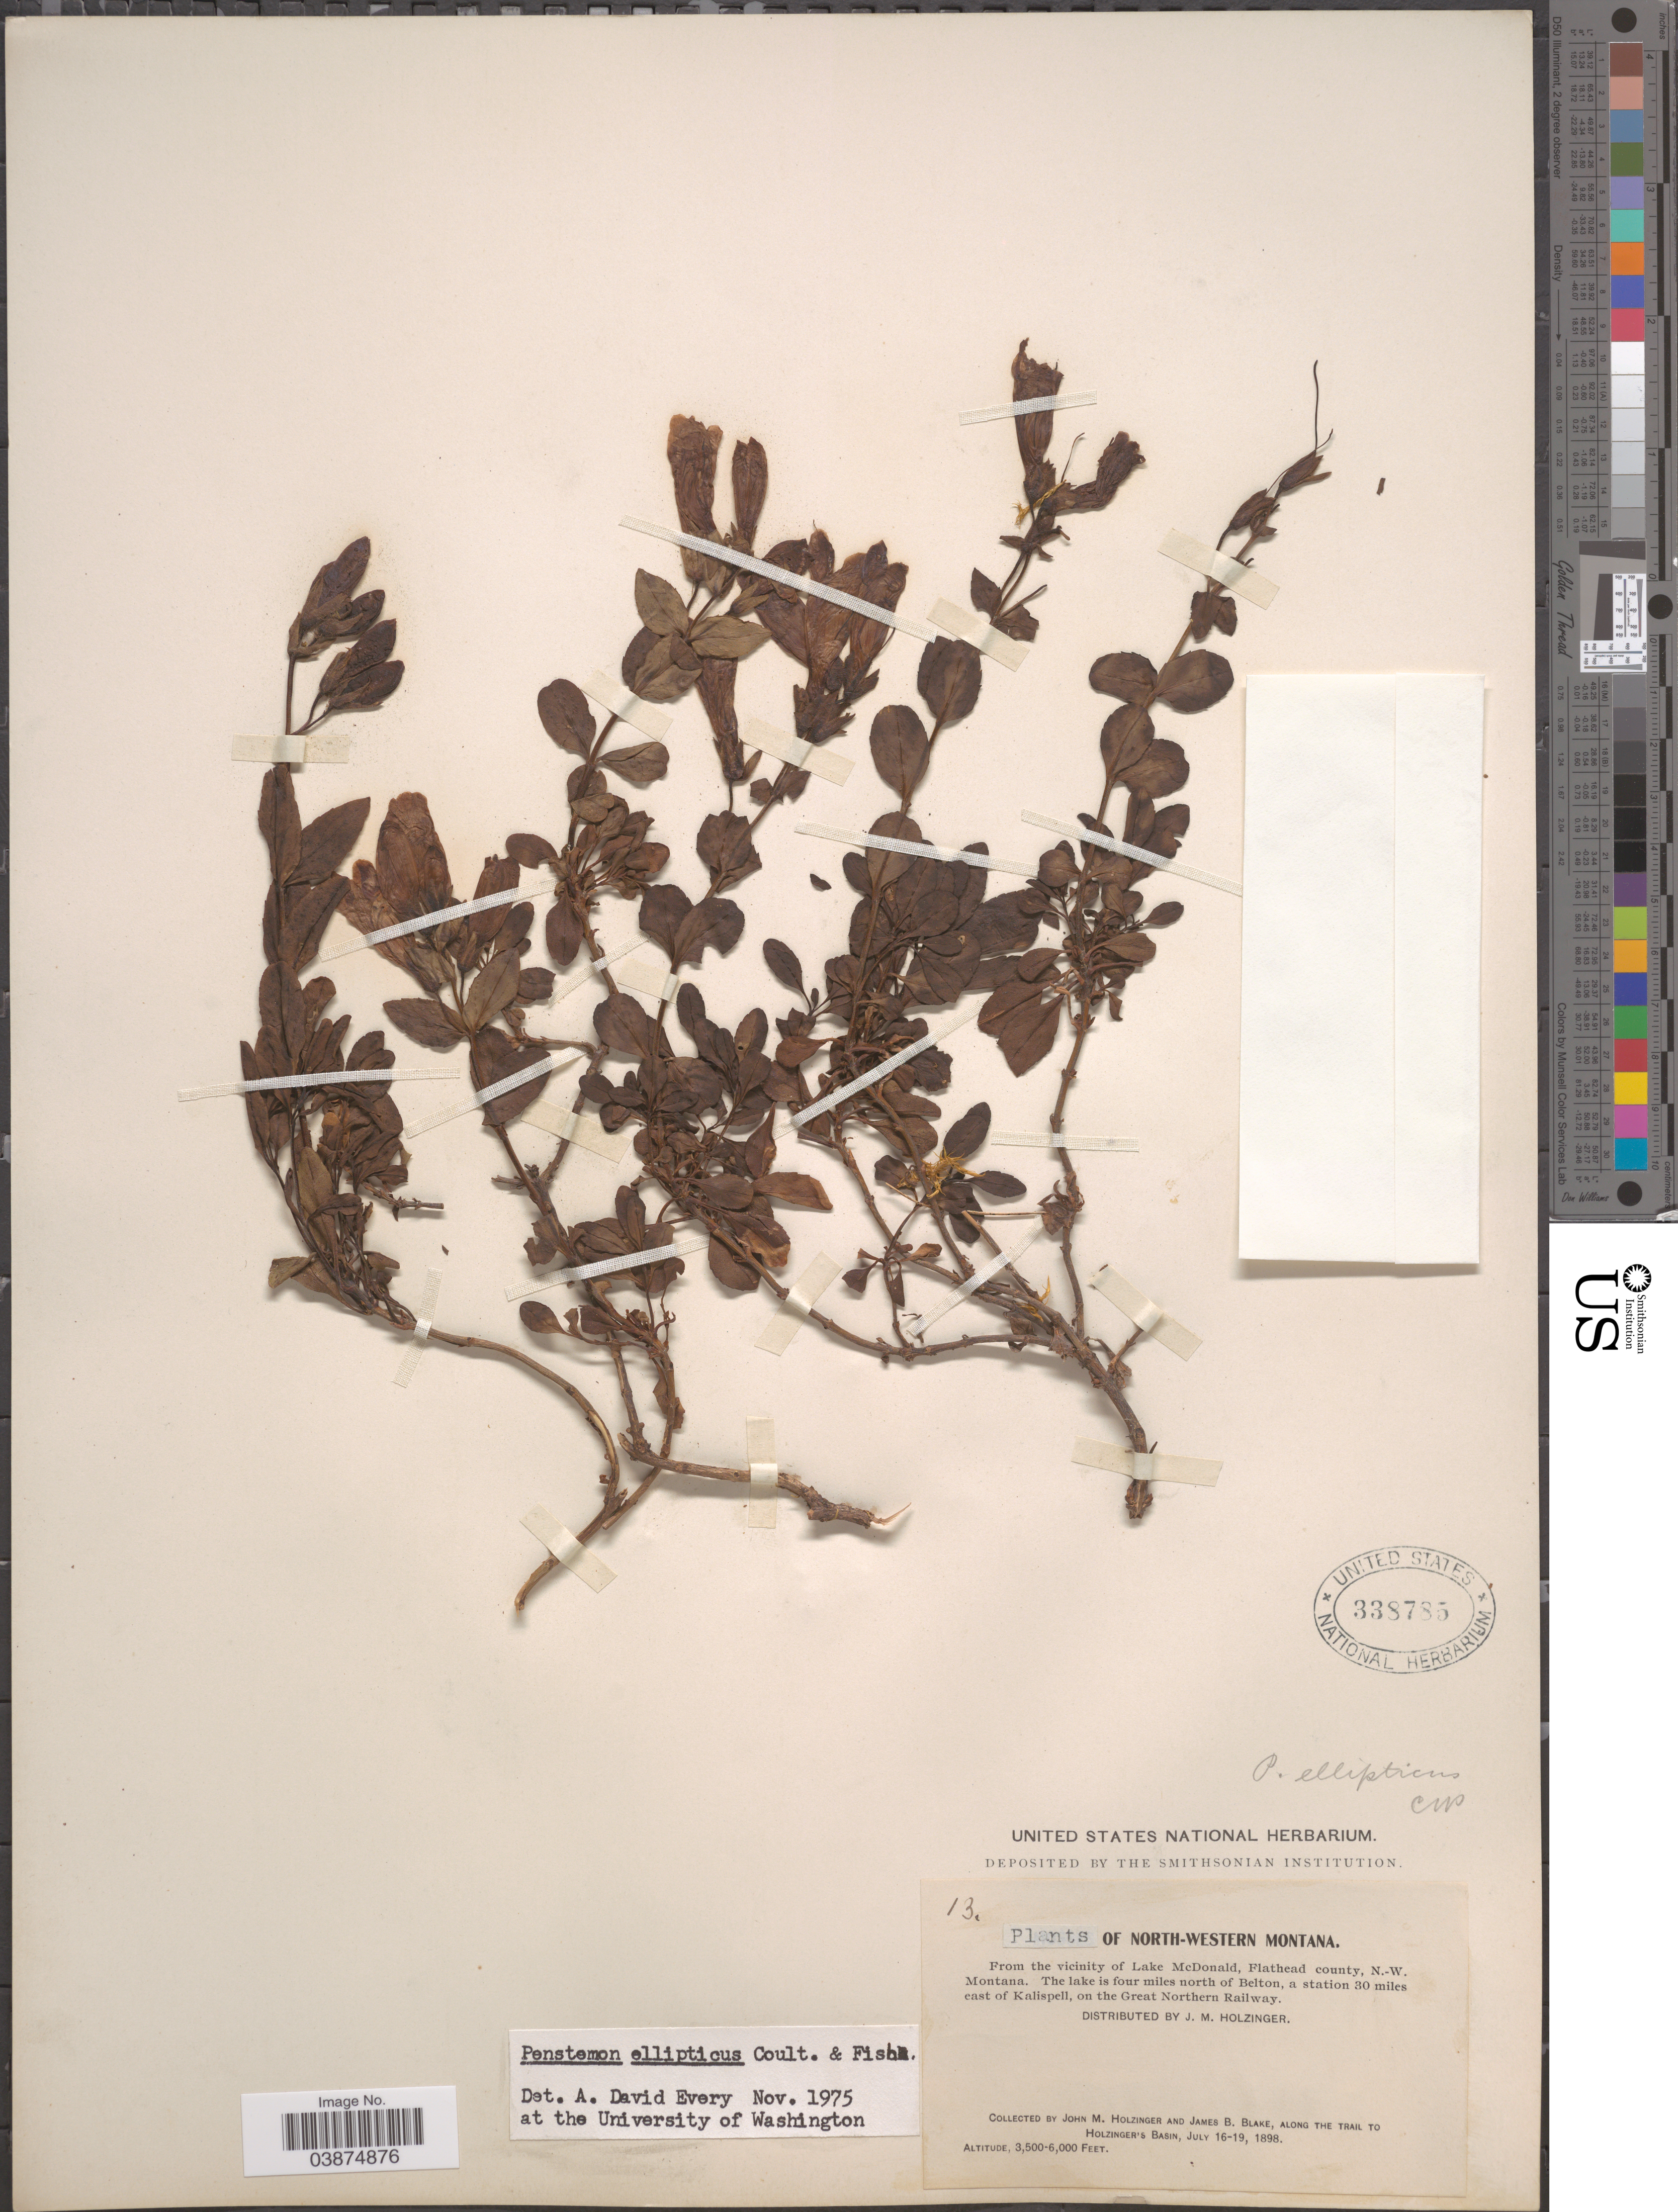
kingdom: Plantae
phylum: Tracheophyta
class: Magnoliopsida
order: Lamiales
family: Plantaginaceae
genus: Penstemon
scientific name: Penstemon ellipticus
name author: Greene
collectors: J. M. Holzinger & J. B. Blake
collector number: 13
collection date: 1898-07-16/1898-07-19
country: United States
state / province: Montana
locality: North-Western Montana. From the vicinity of Lake McDonald, Flathead county, N.-W. Montana. The lake is four miles north of Belton, a station 30 miles east of Kalispell, on the Great Northern Railway. Along the trail to Holzinger's Basin.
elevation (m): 1067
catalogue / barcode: US 338785